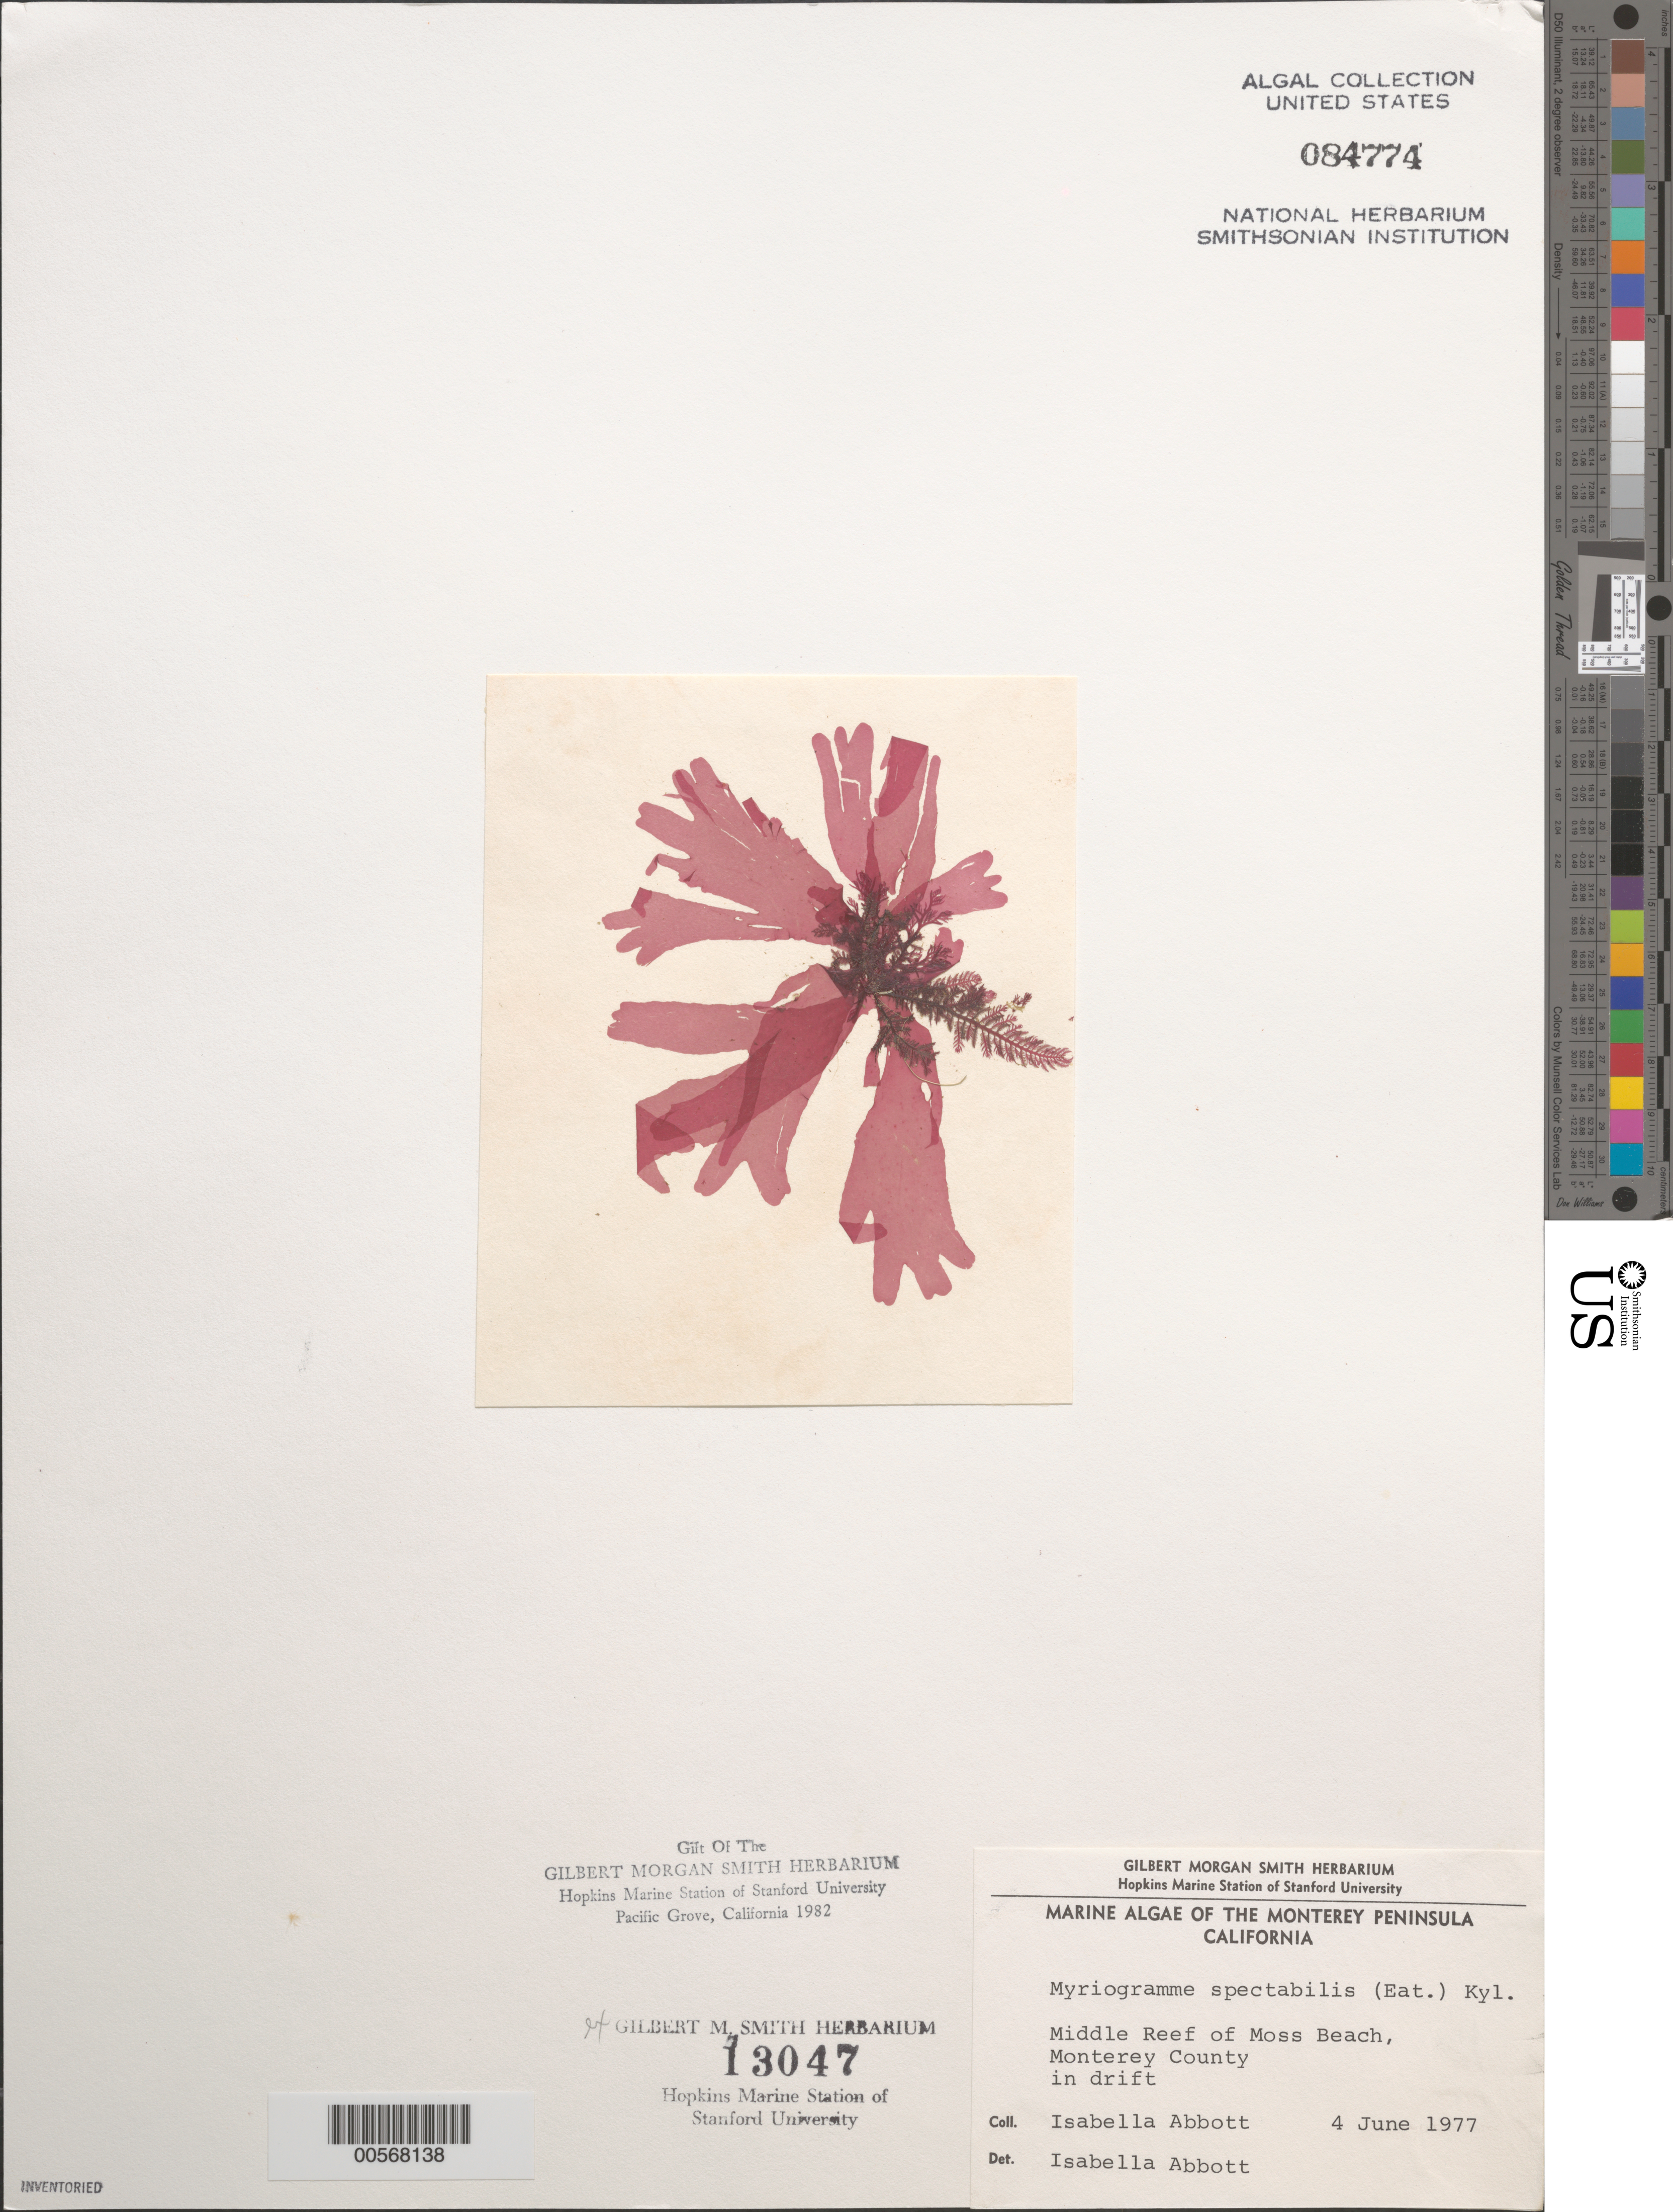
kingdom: Plantae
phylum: Rhodophyta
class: Florideophyceae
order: Ceramiales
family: Delesseriaceae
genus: Myriogramme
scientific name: Myriogramme spectabilis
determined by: Abbott, Isabella A.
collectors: I. A. Abbott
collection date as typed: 04 Jun 1977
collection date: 1977-06-04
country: United States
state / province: California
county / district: Monterey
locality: Middle Reef of Moss Beach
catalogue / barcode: US 84774